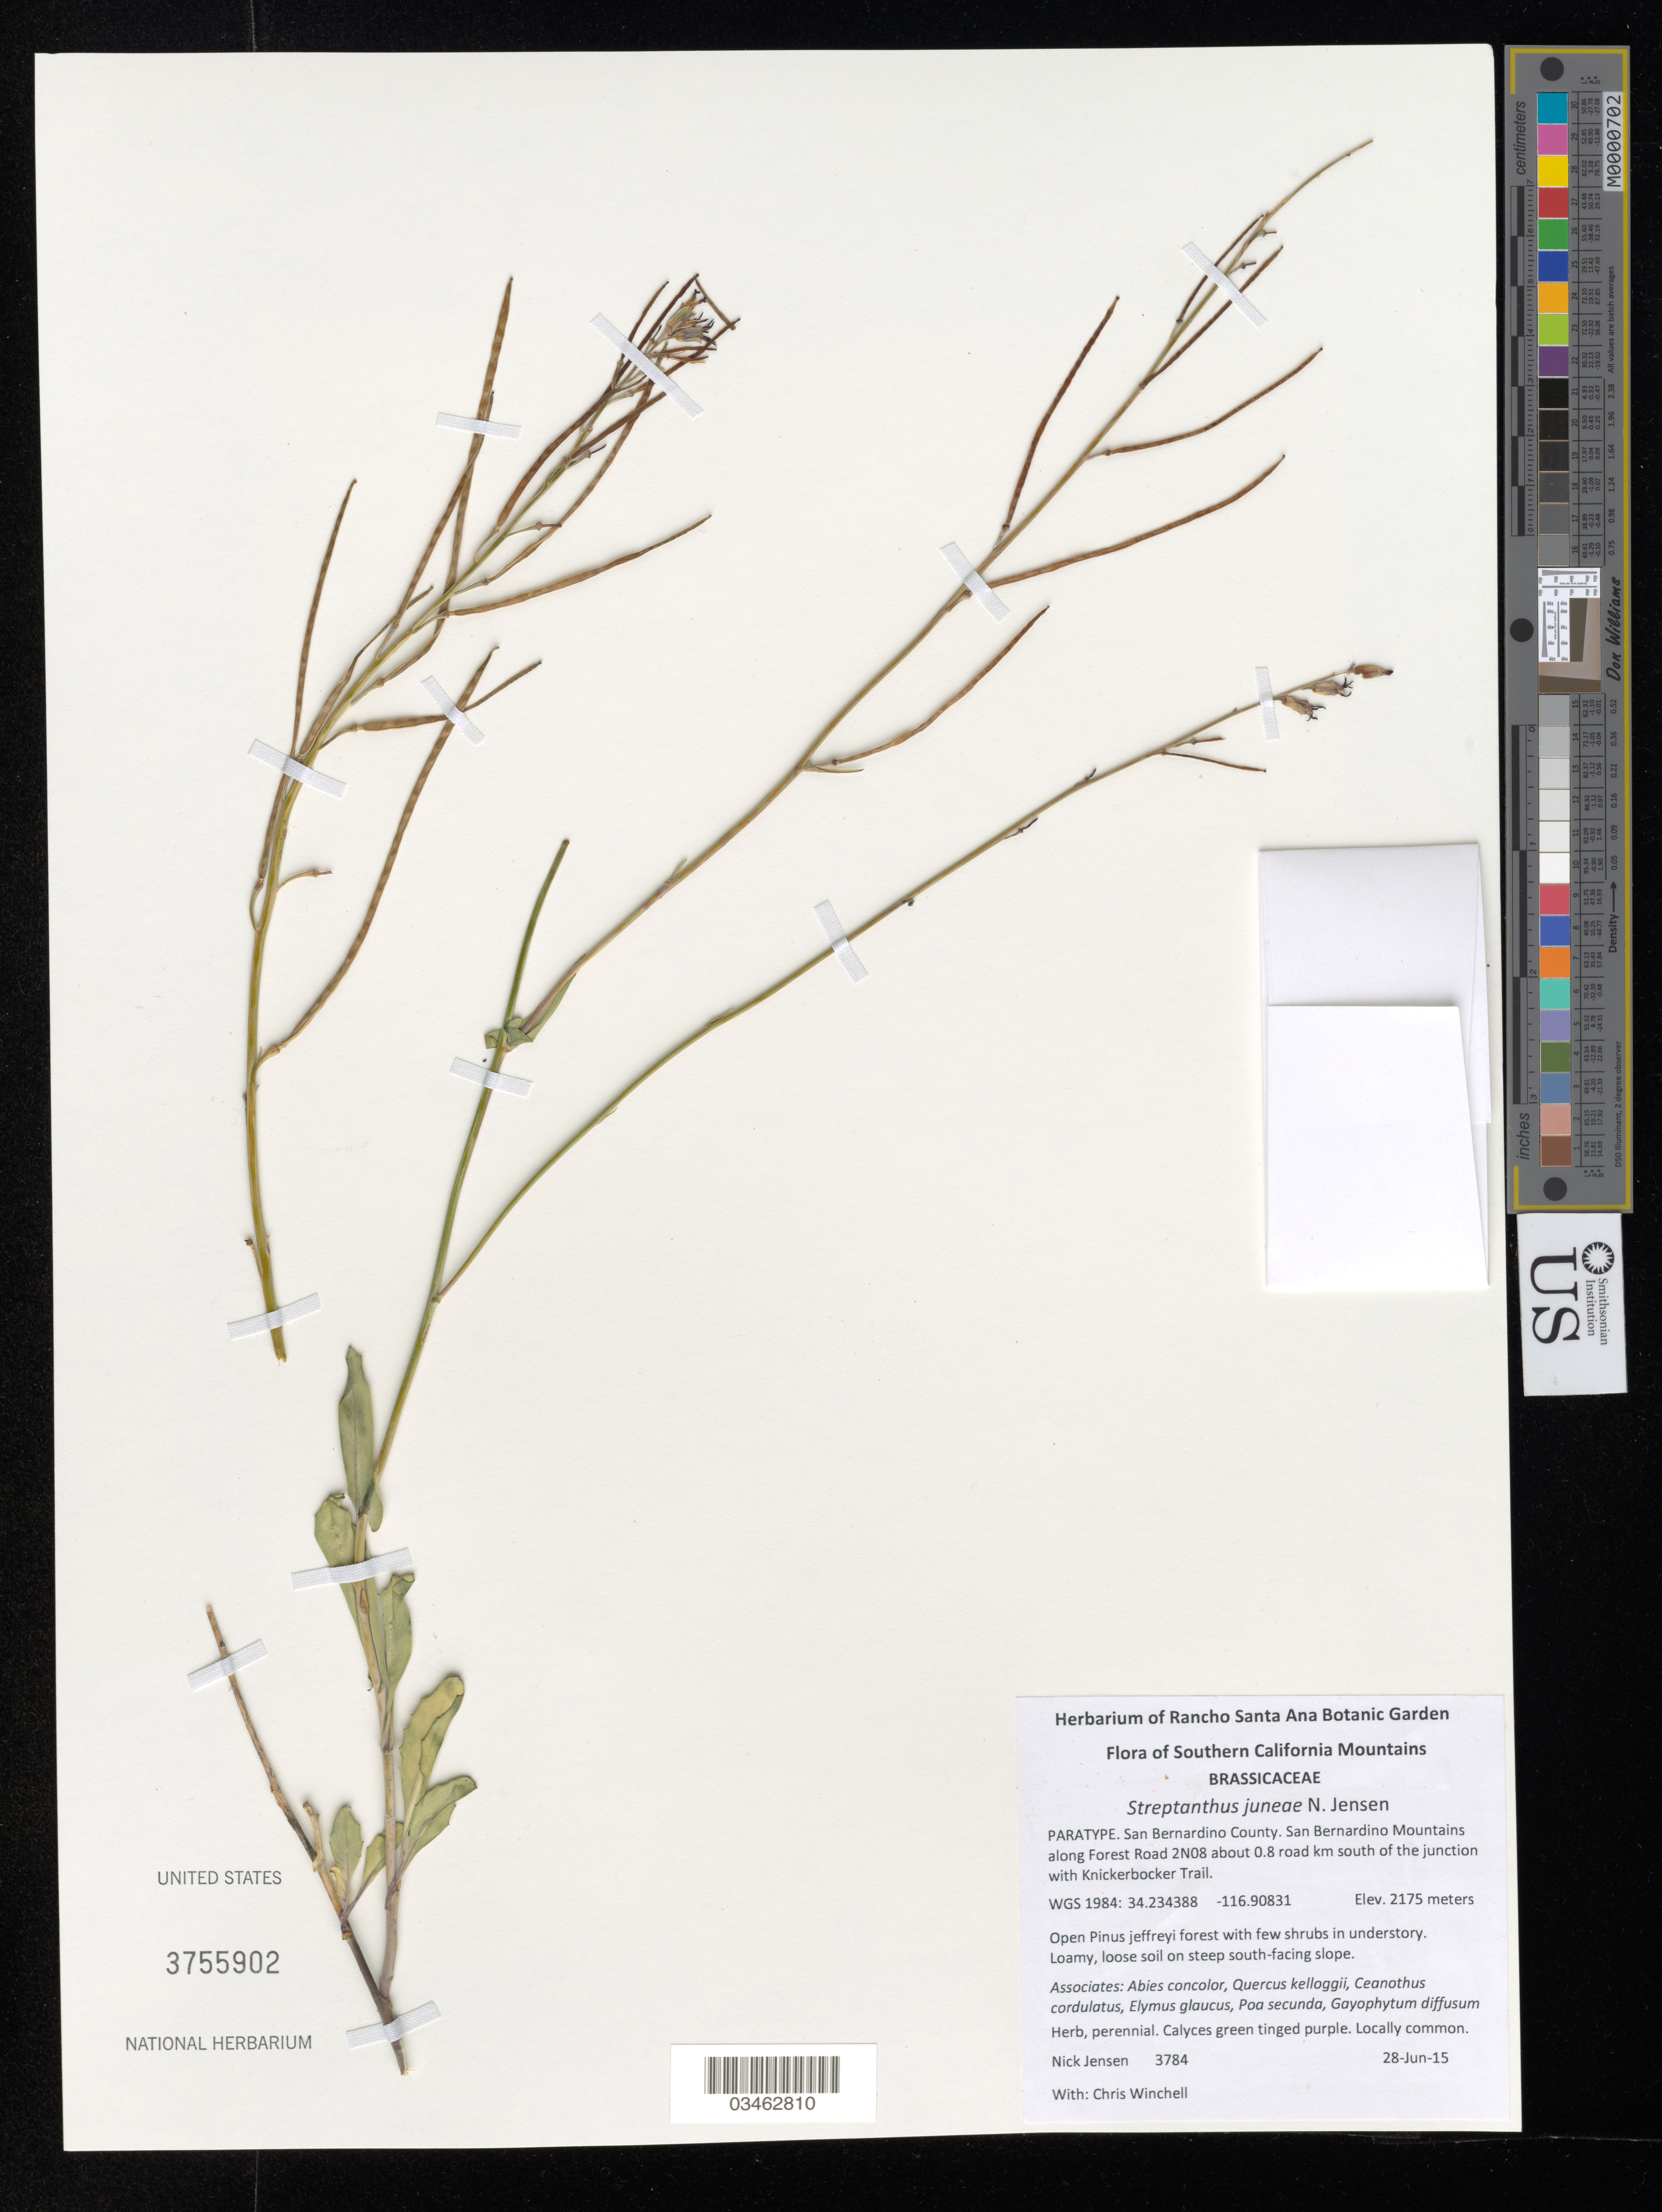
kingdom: Plantae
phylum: Tracheophyta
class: Magnoliopsida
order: Brassicales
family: Brassicaceae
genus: Streptanthus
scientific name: Streptanthus juneae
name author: N. Jensen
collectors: N. Jensen & C. Winchell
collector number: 3784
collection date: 2015-06-28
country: United States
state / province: California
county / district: San Bernardino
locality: San Bernardino Mountains along Forest Road 2N08 about 0.8 road km south of the junction with Knickerboacker Trail.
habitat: Open Pinus jeffreyi forest with few shrubs in understory. Loamy, loose soil on steep south-facing slope.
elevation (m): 2175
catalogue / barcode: US 3755902